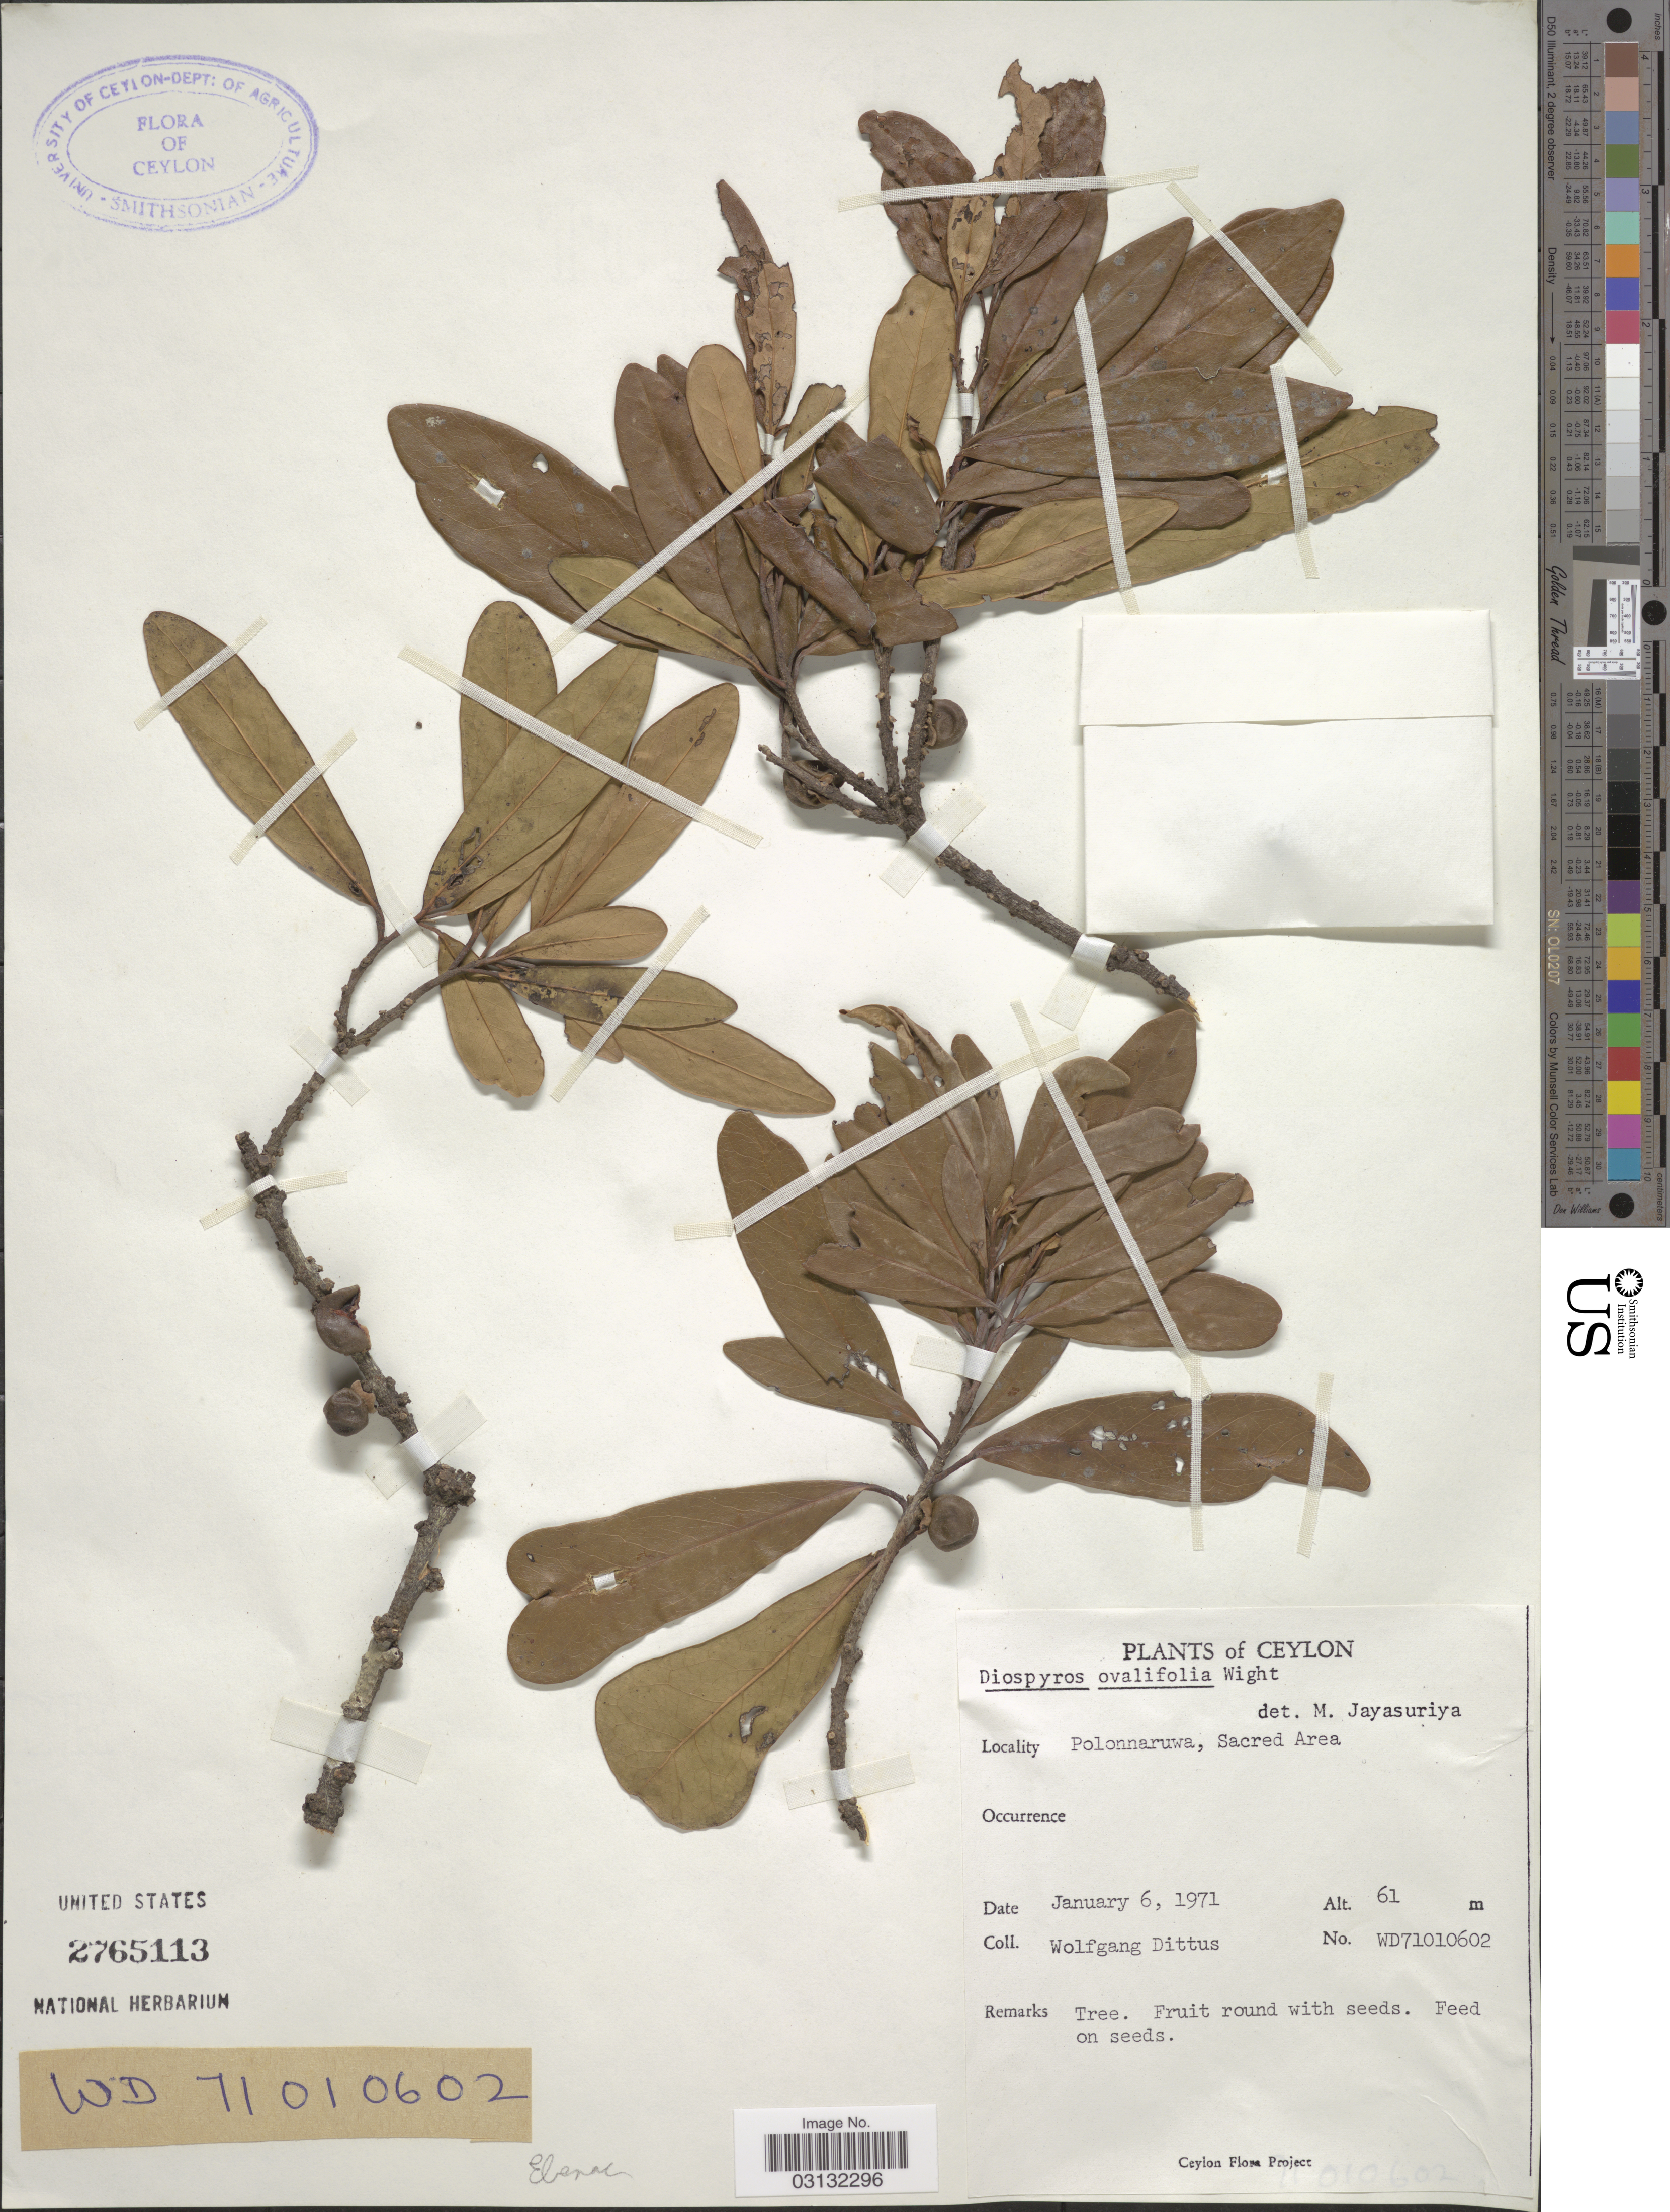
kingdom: Plantae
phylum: Tracheophyta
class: Magnoliopsida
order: Ericales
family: Ebenaceae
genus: Diospyros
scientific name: Diospyros ovalifolia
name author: Wight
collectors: W. Dittus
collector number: WD71010602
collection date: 1971-01-06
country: Sri Lanka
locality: Ceylon. Polonnaruwa, Sacred Area.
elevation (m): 61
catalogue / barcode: US 2765113